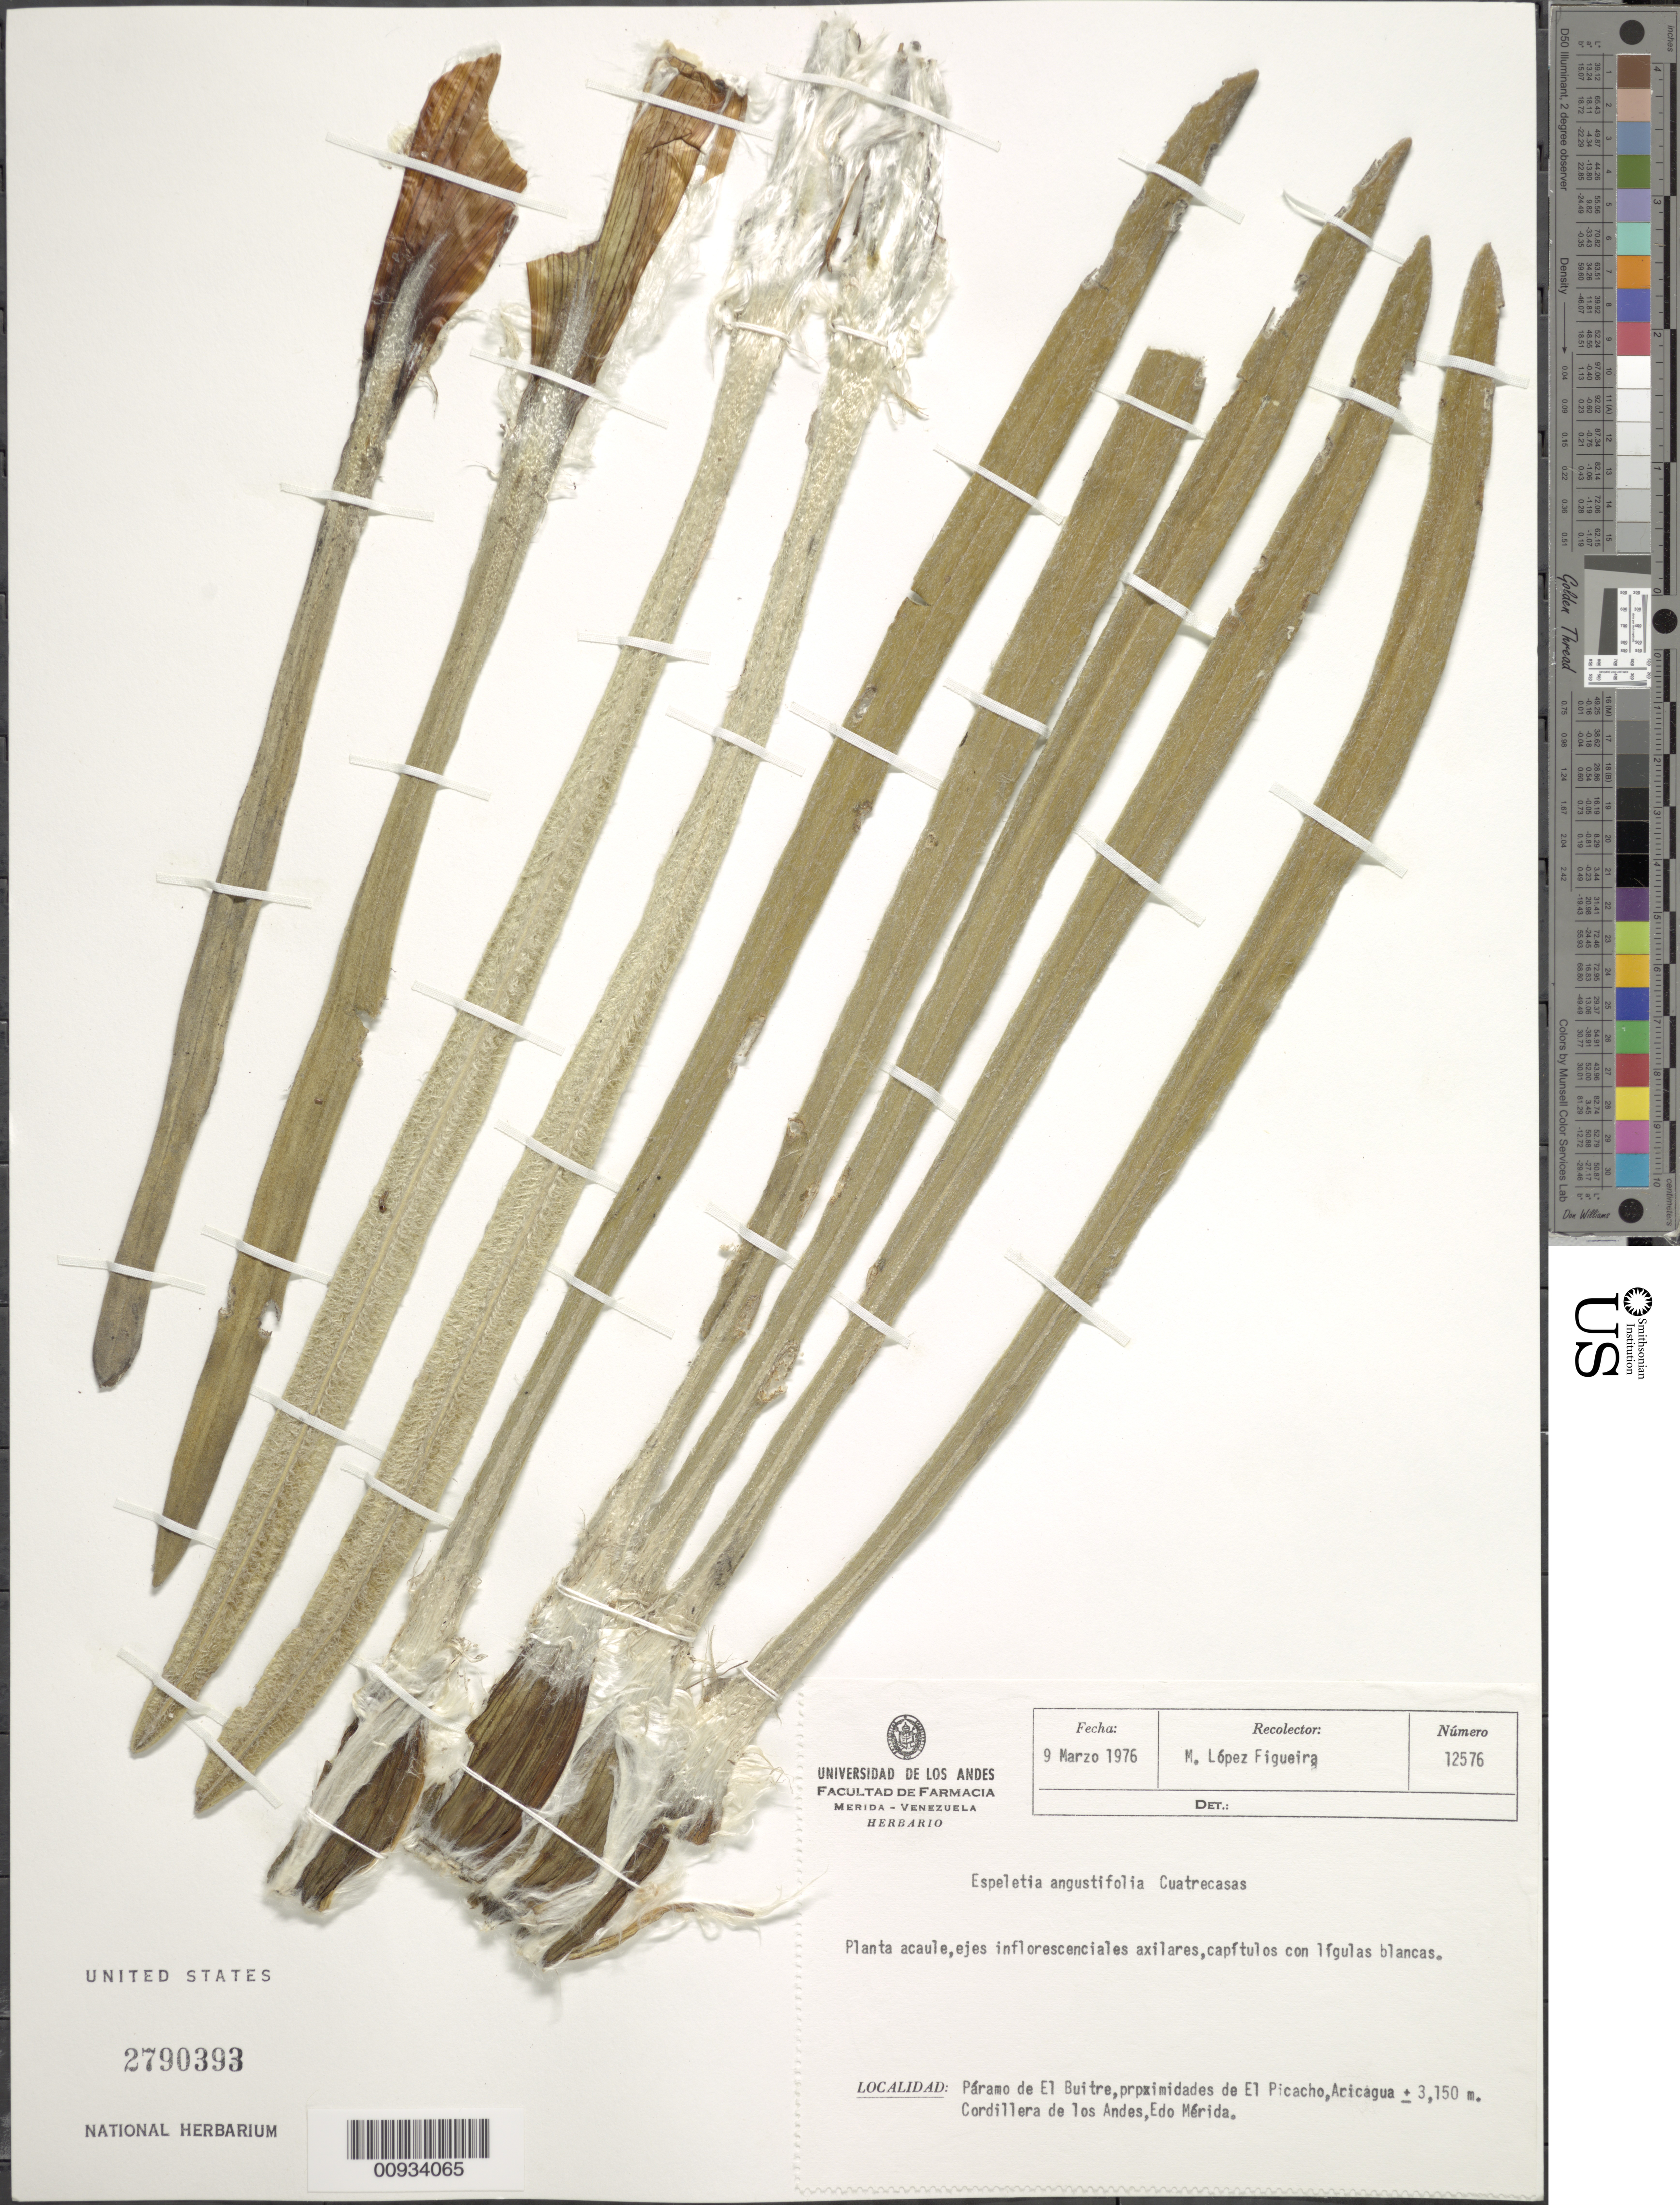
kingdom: Plantae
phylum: Tracheophyta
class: Magnoliopsida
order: Asterales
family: Asteraceae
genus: Espeletiopsis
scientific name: Espeletiopsis angustifolia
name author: (Cuatrec.) Cuatrec.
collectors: M. López Figueiras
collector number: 12576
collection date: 1976-03-09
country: Venezuela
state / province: Mérida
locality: Paramo de El Buitre, proximidades de El Picacho, Aricagua, Cordillera de Los Andes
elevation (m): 3150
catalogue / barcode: US 2790393